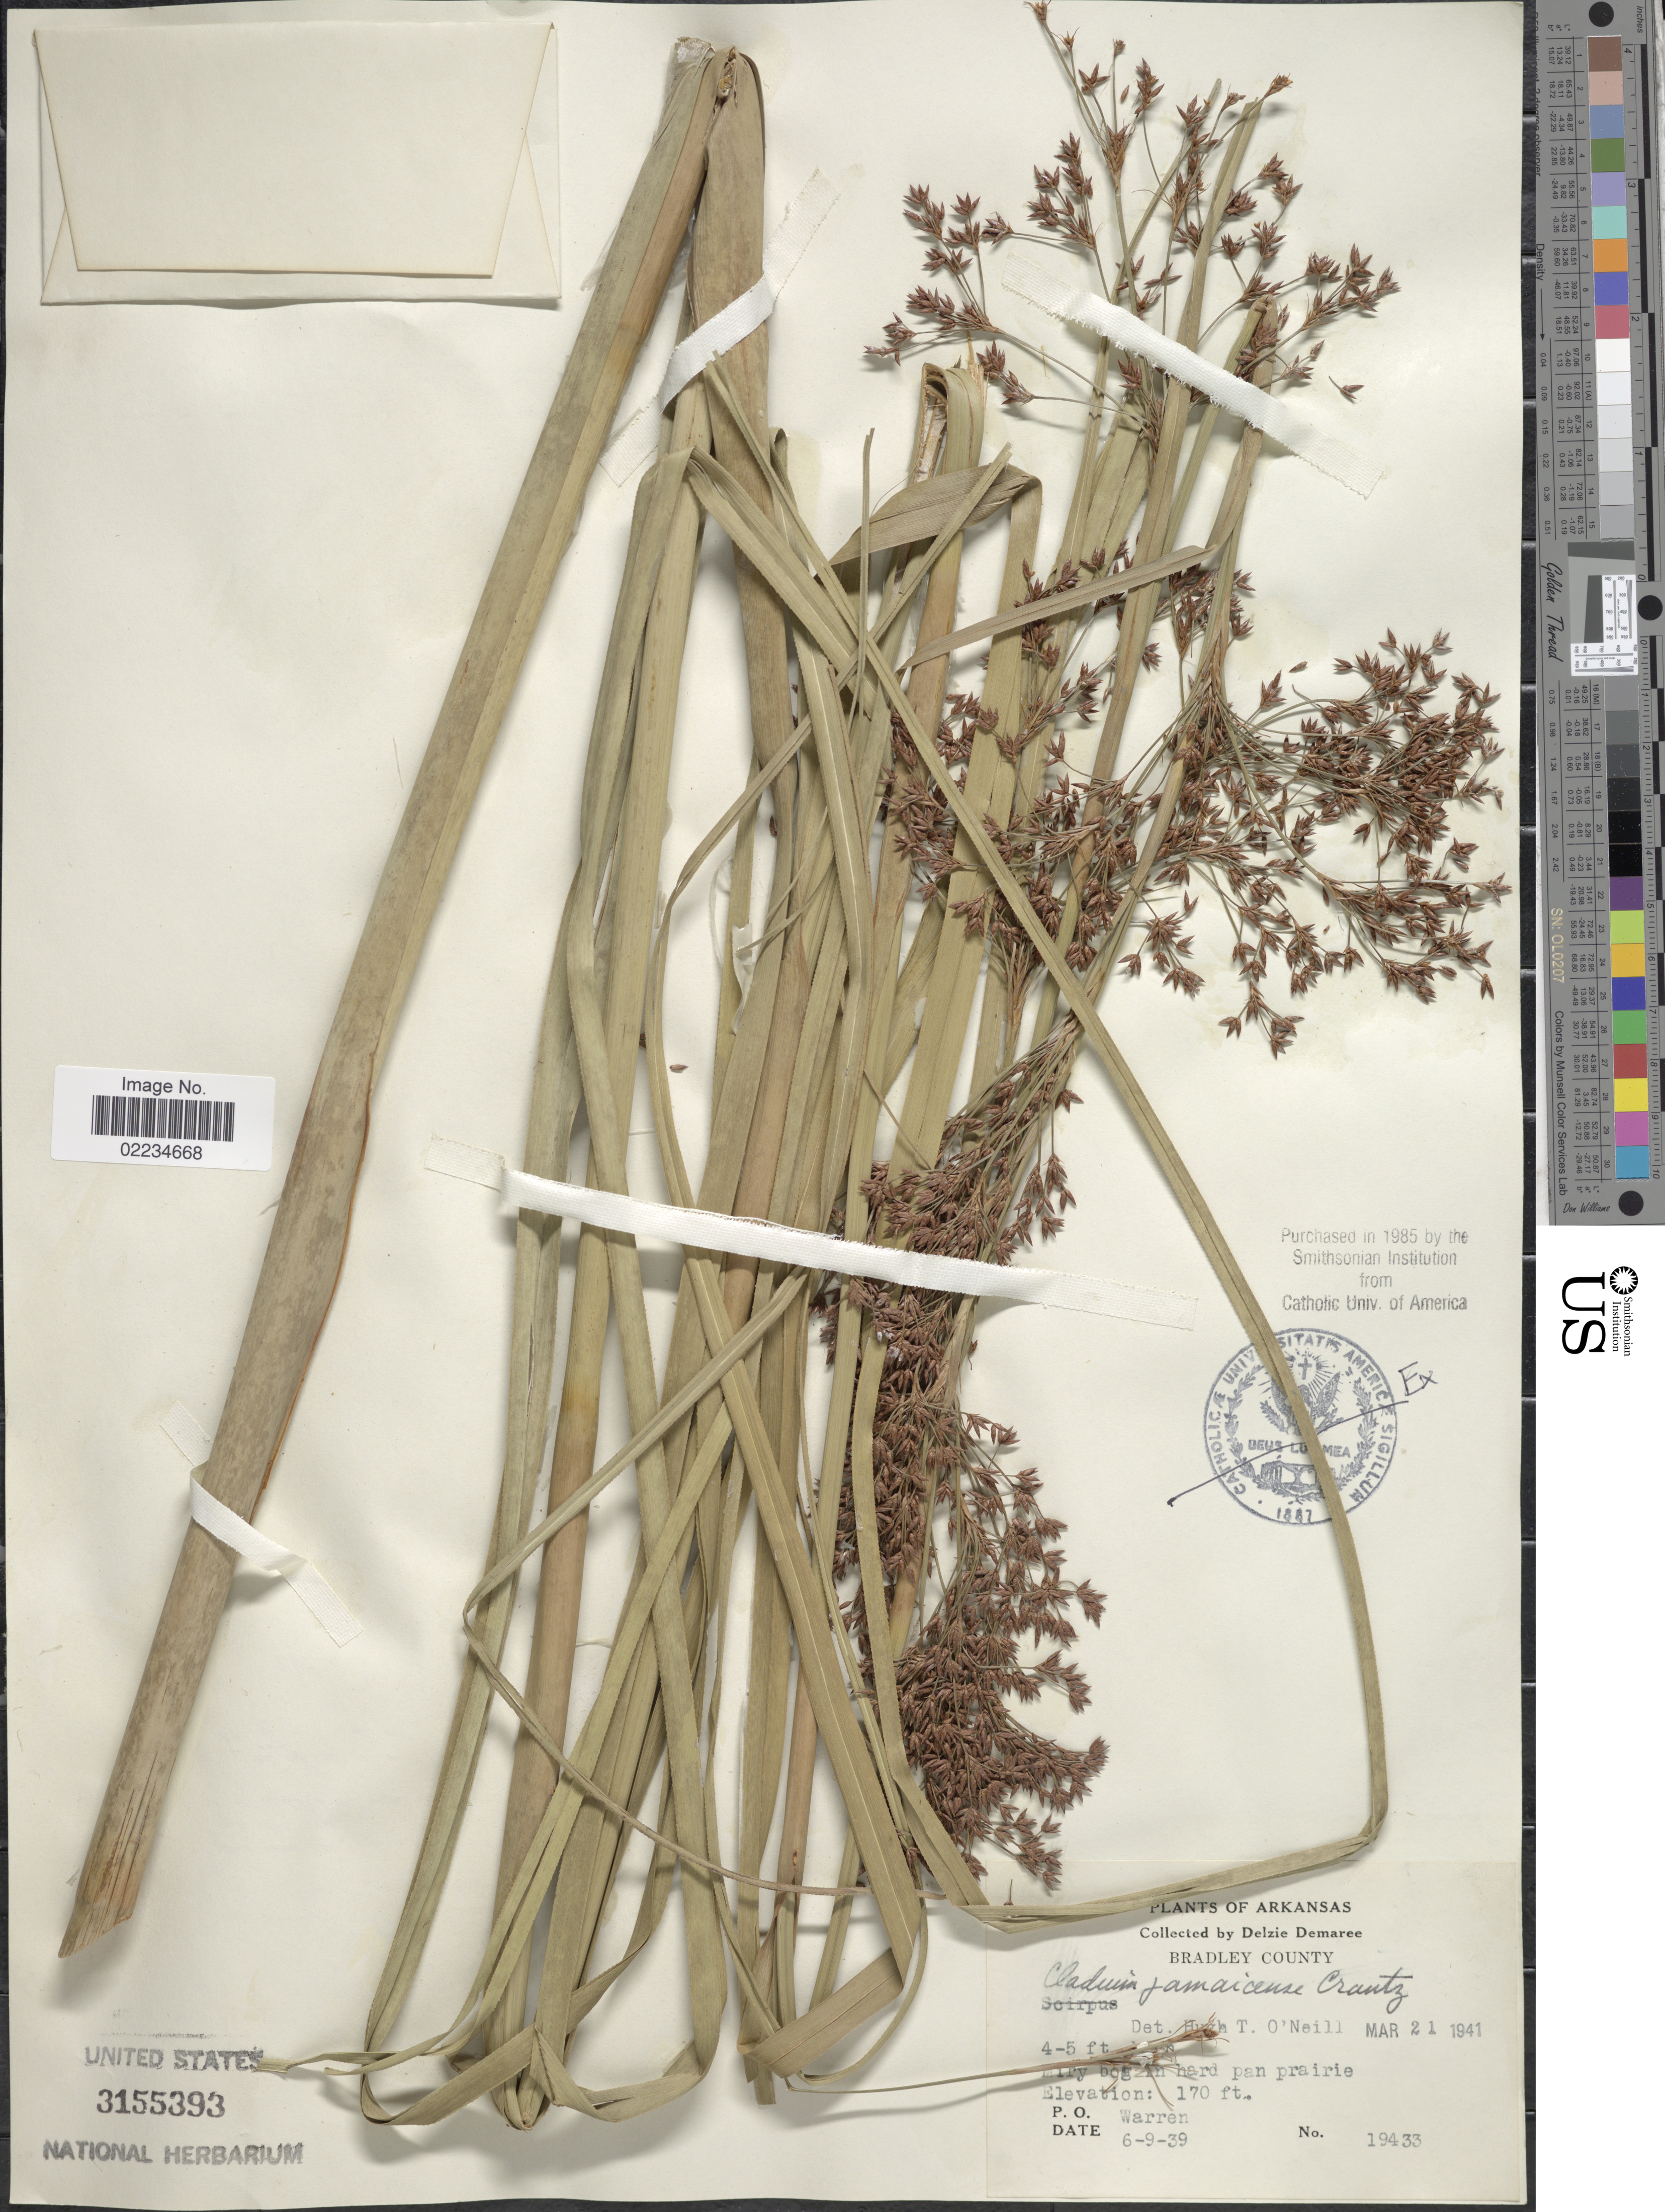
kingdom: Plantae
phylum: Tracheophyta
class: Liliopsida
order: Poales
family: Cyperaceae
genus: Cladium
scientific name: Cladium jamaicense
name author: Crantz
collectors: D. Demaree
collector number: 19433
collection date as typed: Transcribed d/m/y: 9/6/39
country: United States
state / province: Arkansas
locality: Bradley County [illegible text]bog in hard pan prairie, P.O. Warren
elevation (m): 52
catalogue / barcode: US 3155393